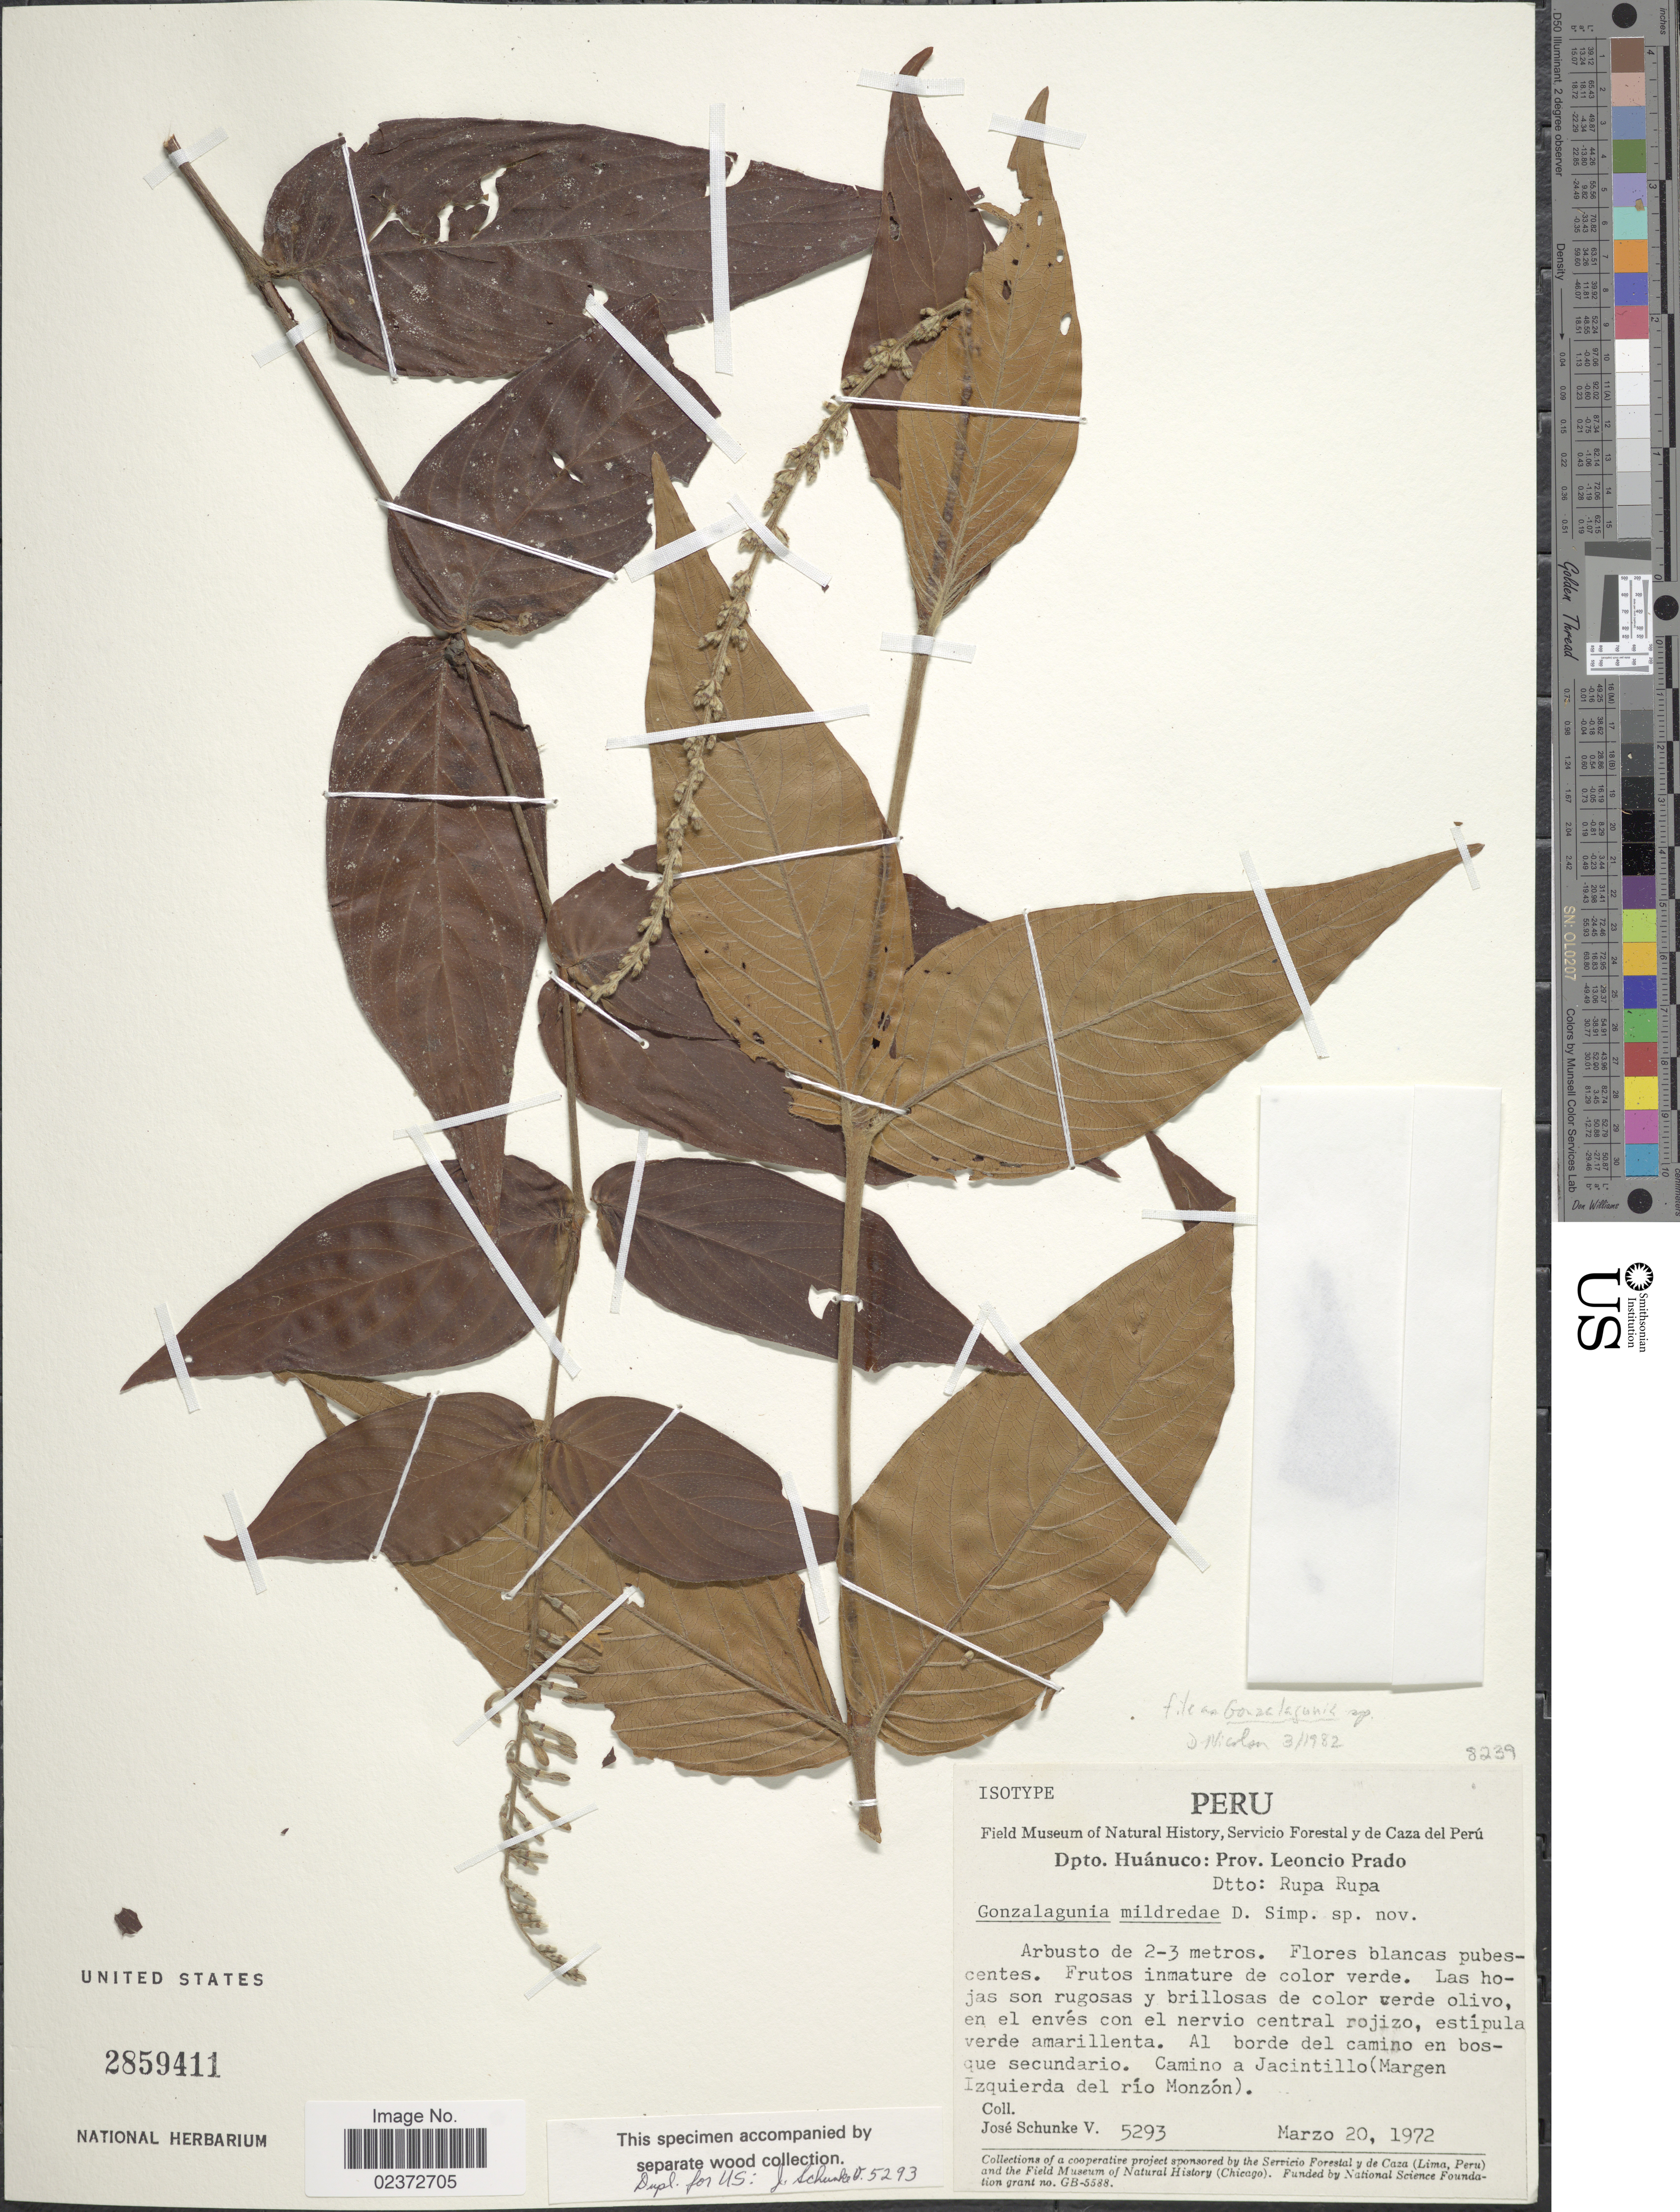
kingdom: Plantae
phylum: Tracheophyta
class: Magnoliopsida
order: Gentianales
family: Rubiaceae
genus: Gonzalagunia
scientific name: Gonzalagunia sp.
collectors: J. Schunke Vigo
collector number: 5293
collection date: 1972-03-20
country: Peru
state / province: Huánuco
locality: Prov. Leoncio Prado. Dtto: Rupa Rupa. Camino a Jacintillo (Margen Izquierda del rio Monzon)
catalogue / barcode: US 2859411